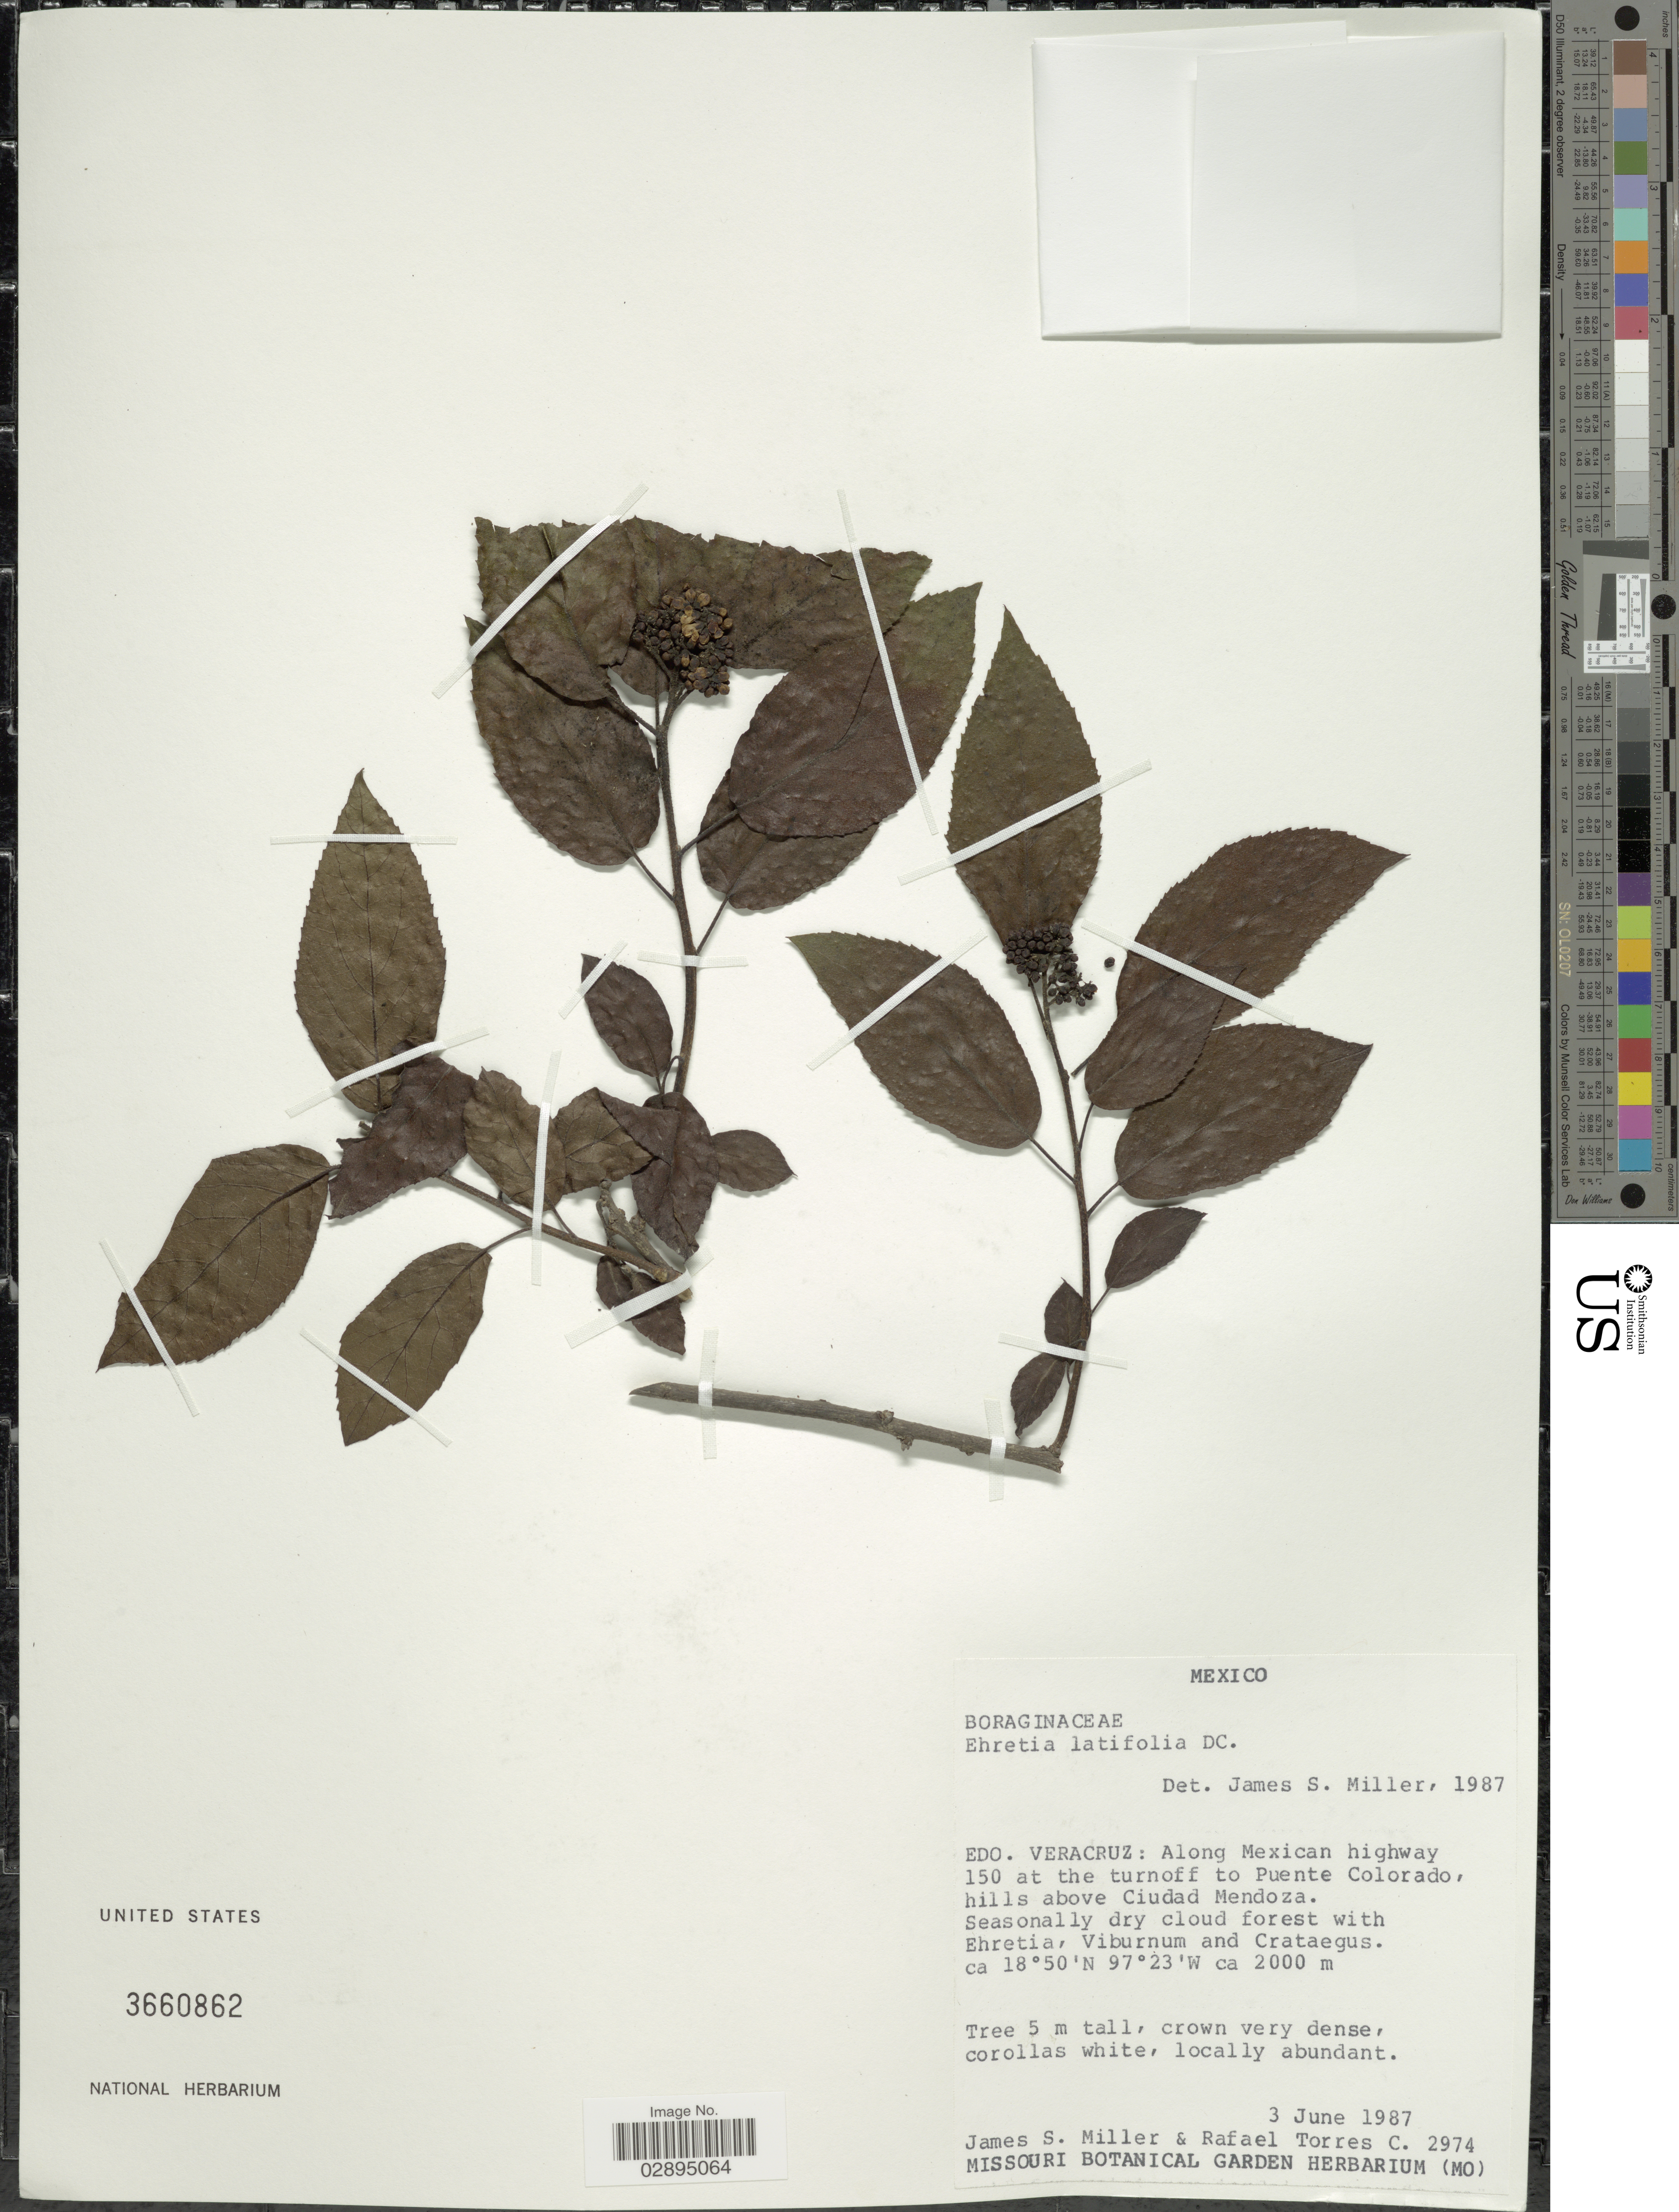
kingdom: Plantae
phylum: Tracheophyta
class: Magnoliopsida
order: Boraginales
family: Ehretiaceae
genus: Ehretia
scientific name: Ehretia latifolia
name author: DC.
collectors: J. S. Miller & R. Torres C.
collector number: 2974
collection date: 1987-06-03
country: Mexico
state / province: Veracruz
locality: Edo. Veracruz: Along Mexican highway 150 at the turnoff to Puente Colorado, hills above Ciudad Mendoza.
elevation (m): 2000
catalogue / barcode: US 3660862